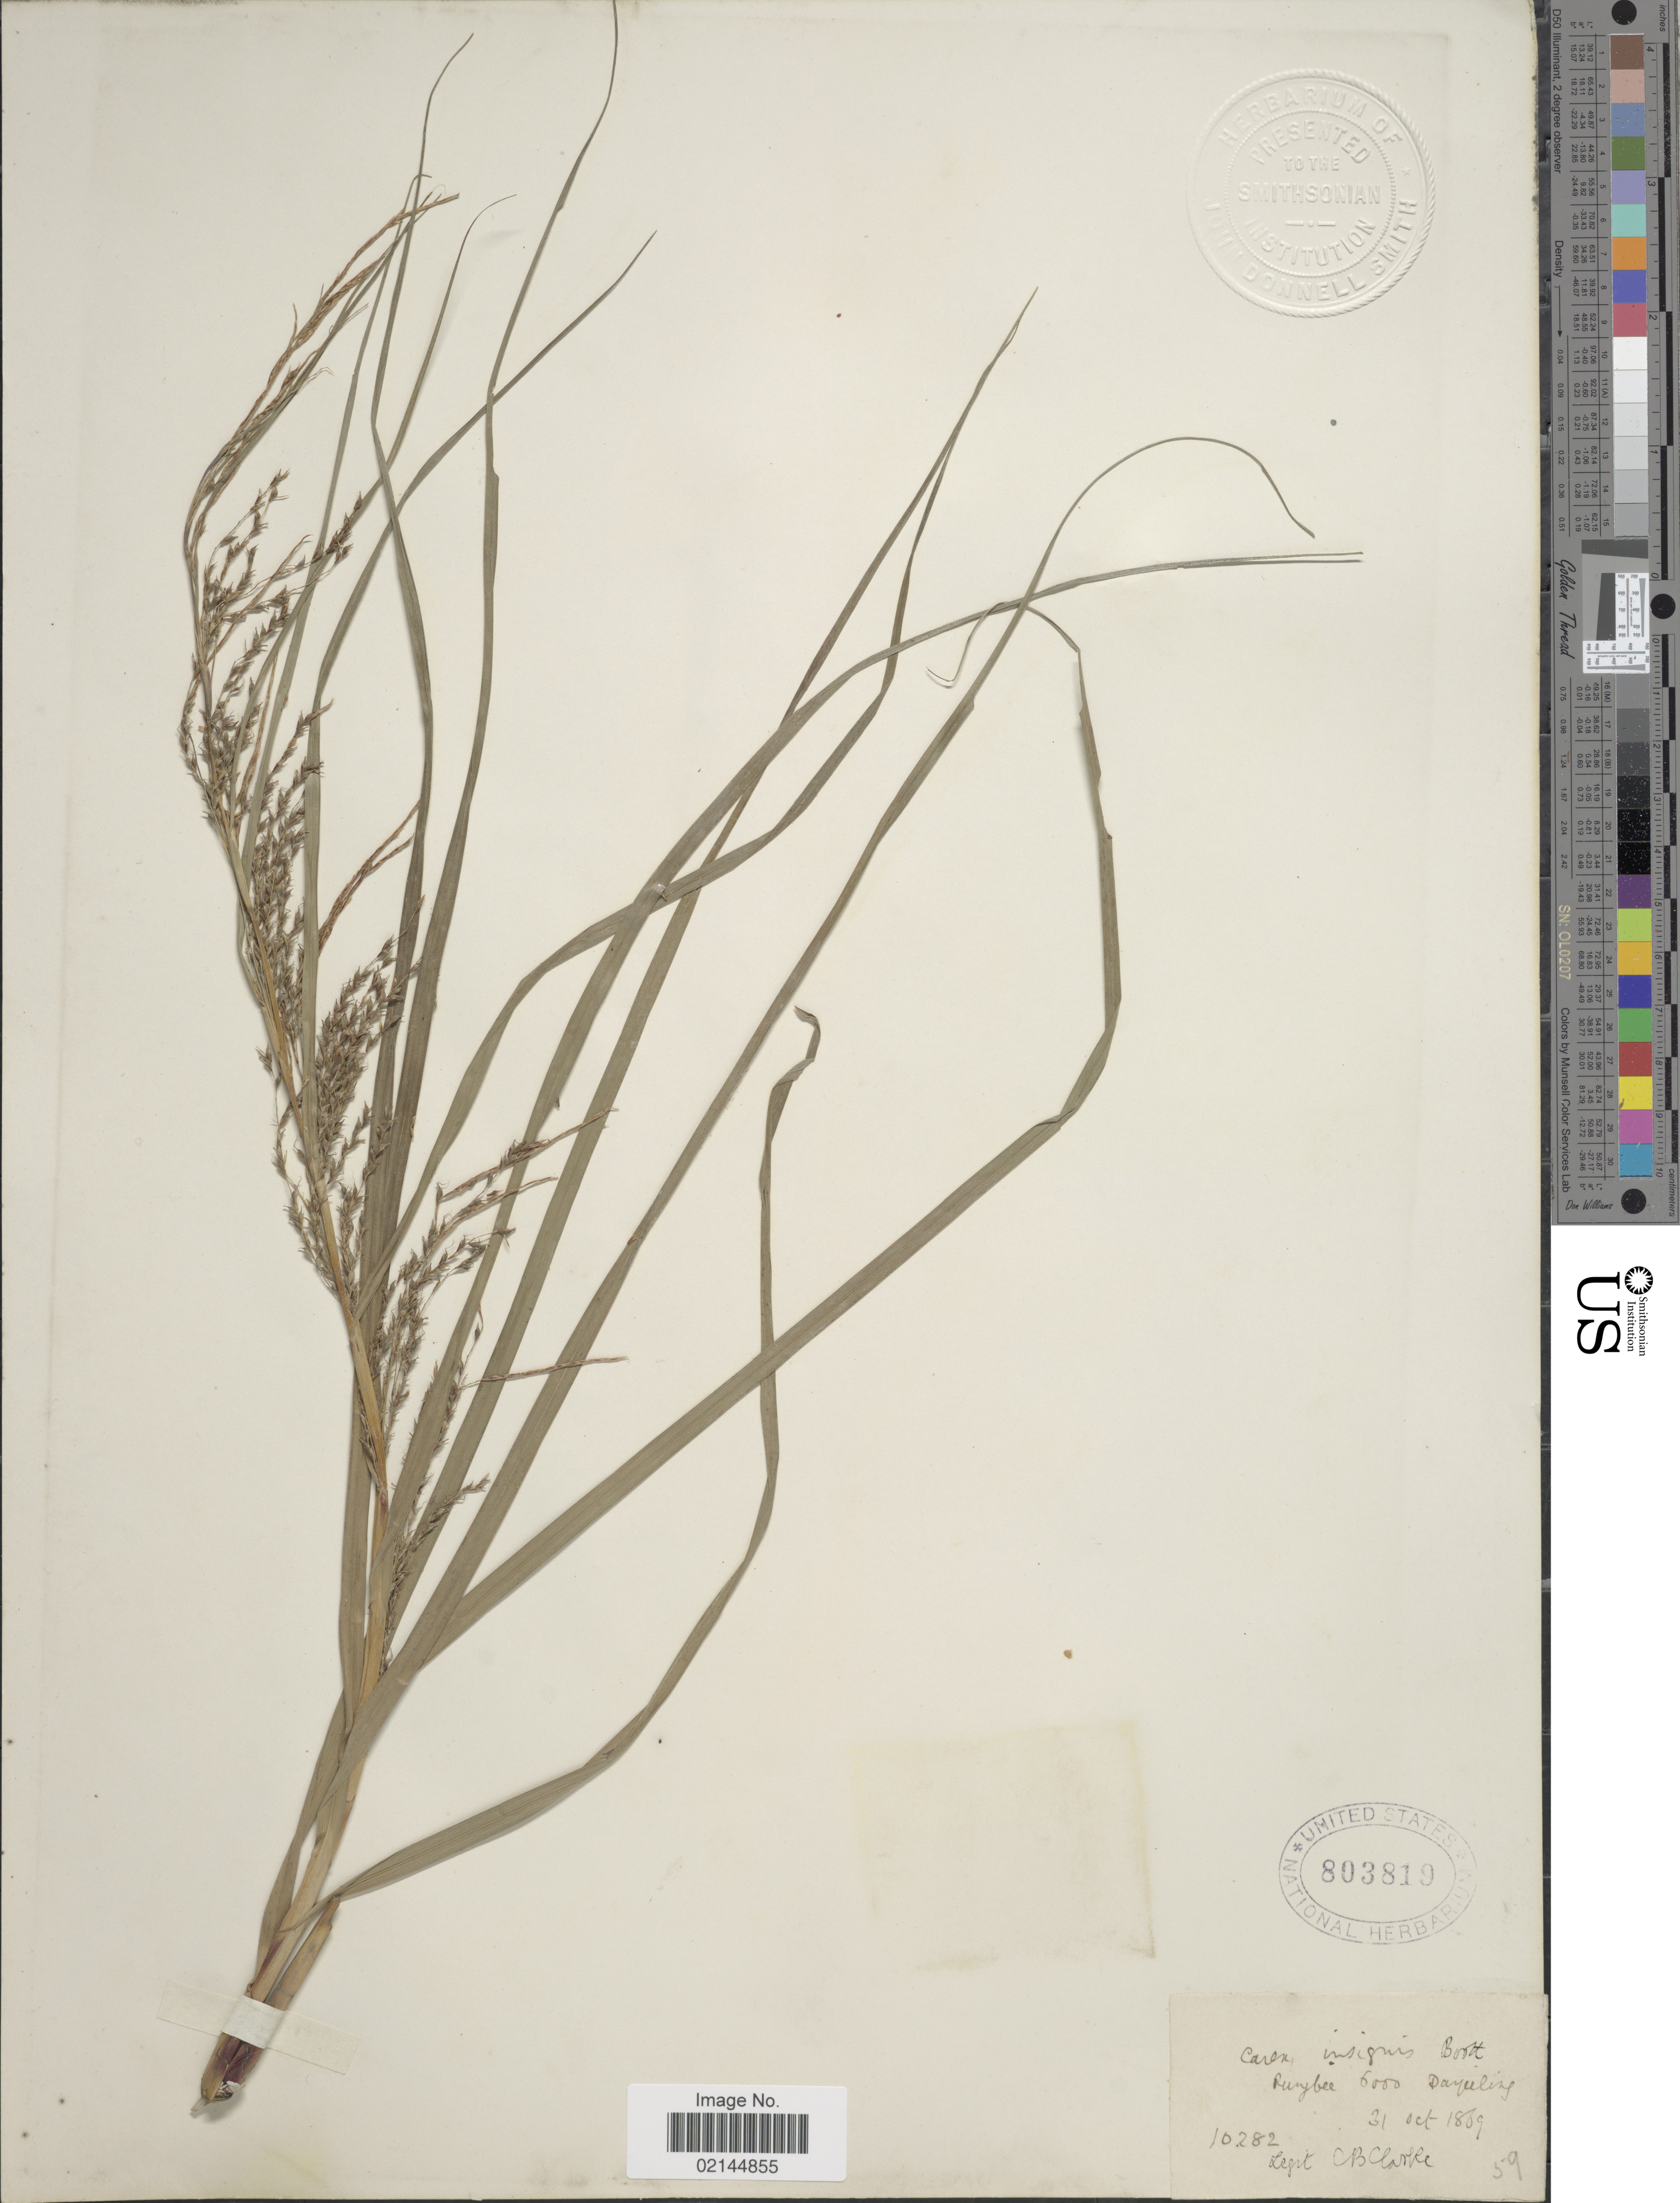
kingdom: Plantae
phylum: Tracheophyta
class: Liliopsida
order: Poales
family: Cyperaceae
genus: Carex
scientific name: Carex insignis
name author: Boott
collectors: C. B. Clarke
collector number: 10282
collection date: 1869-10-31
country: India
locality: Rungbee, Darjeeling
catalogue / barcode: US 803819